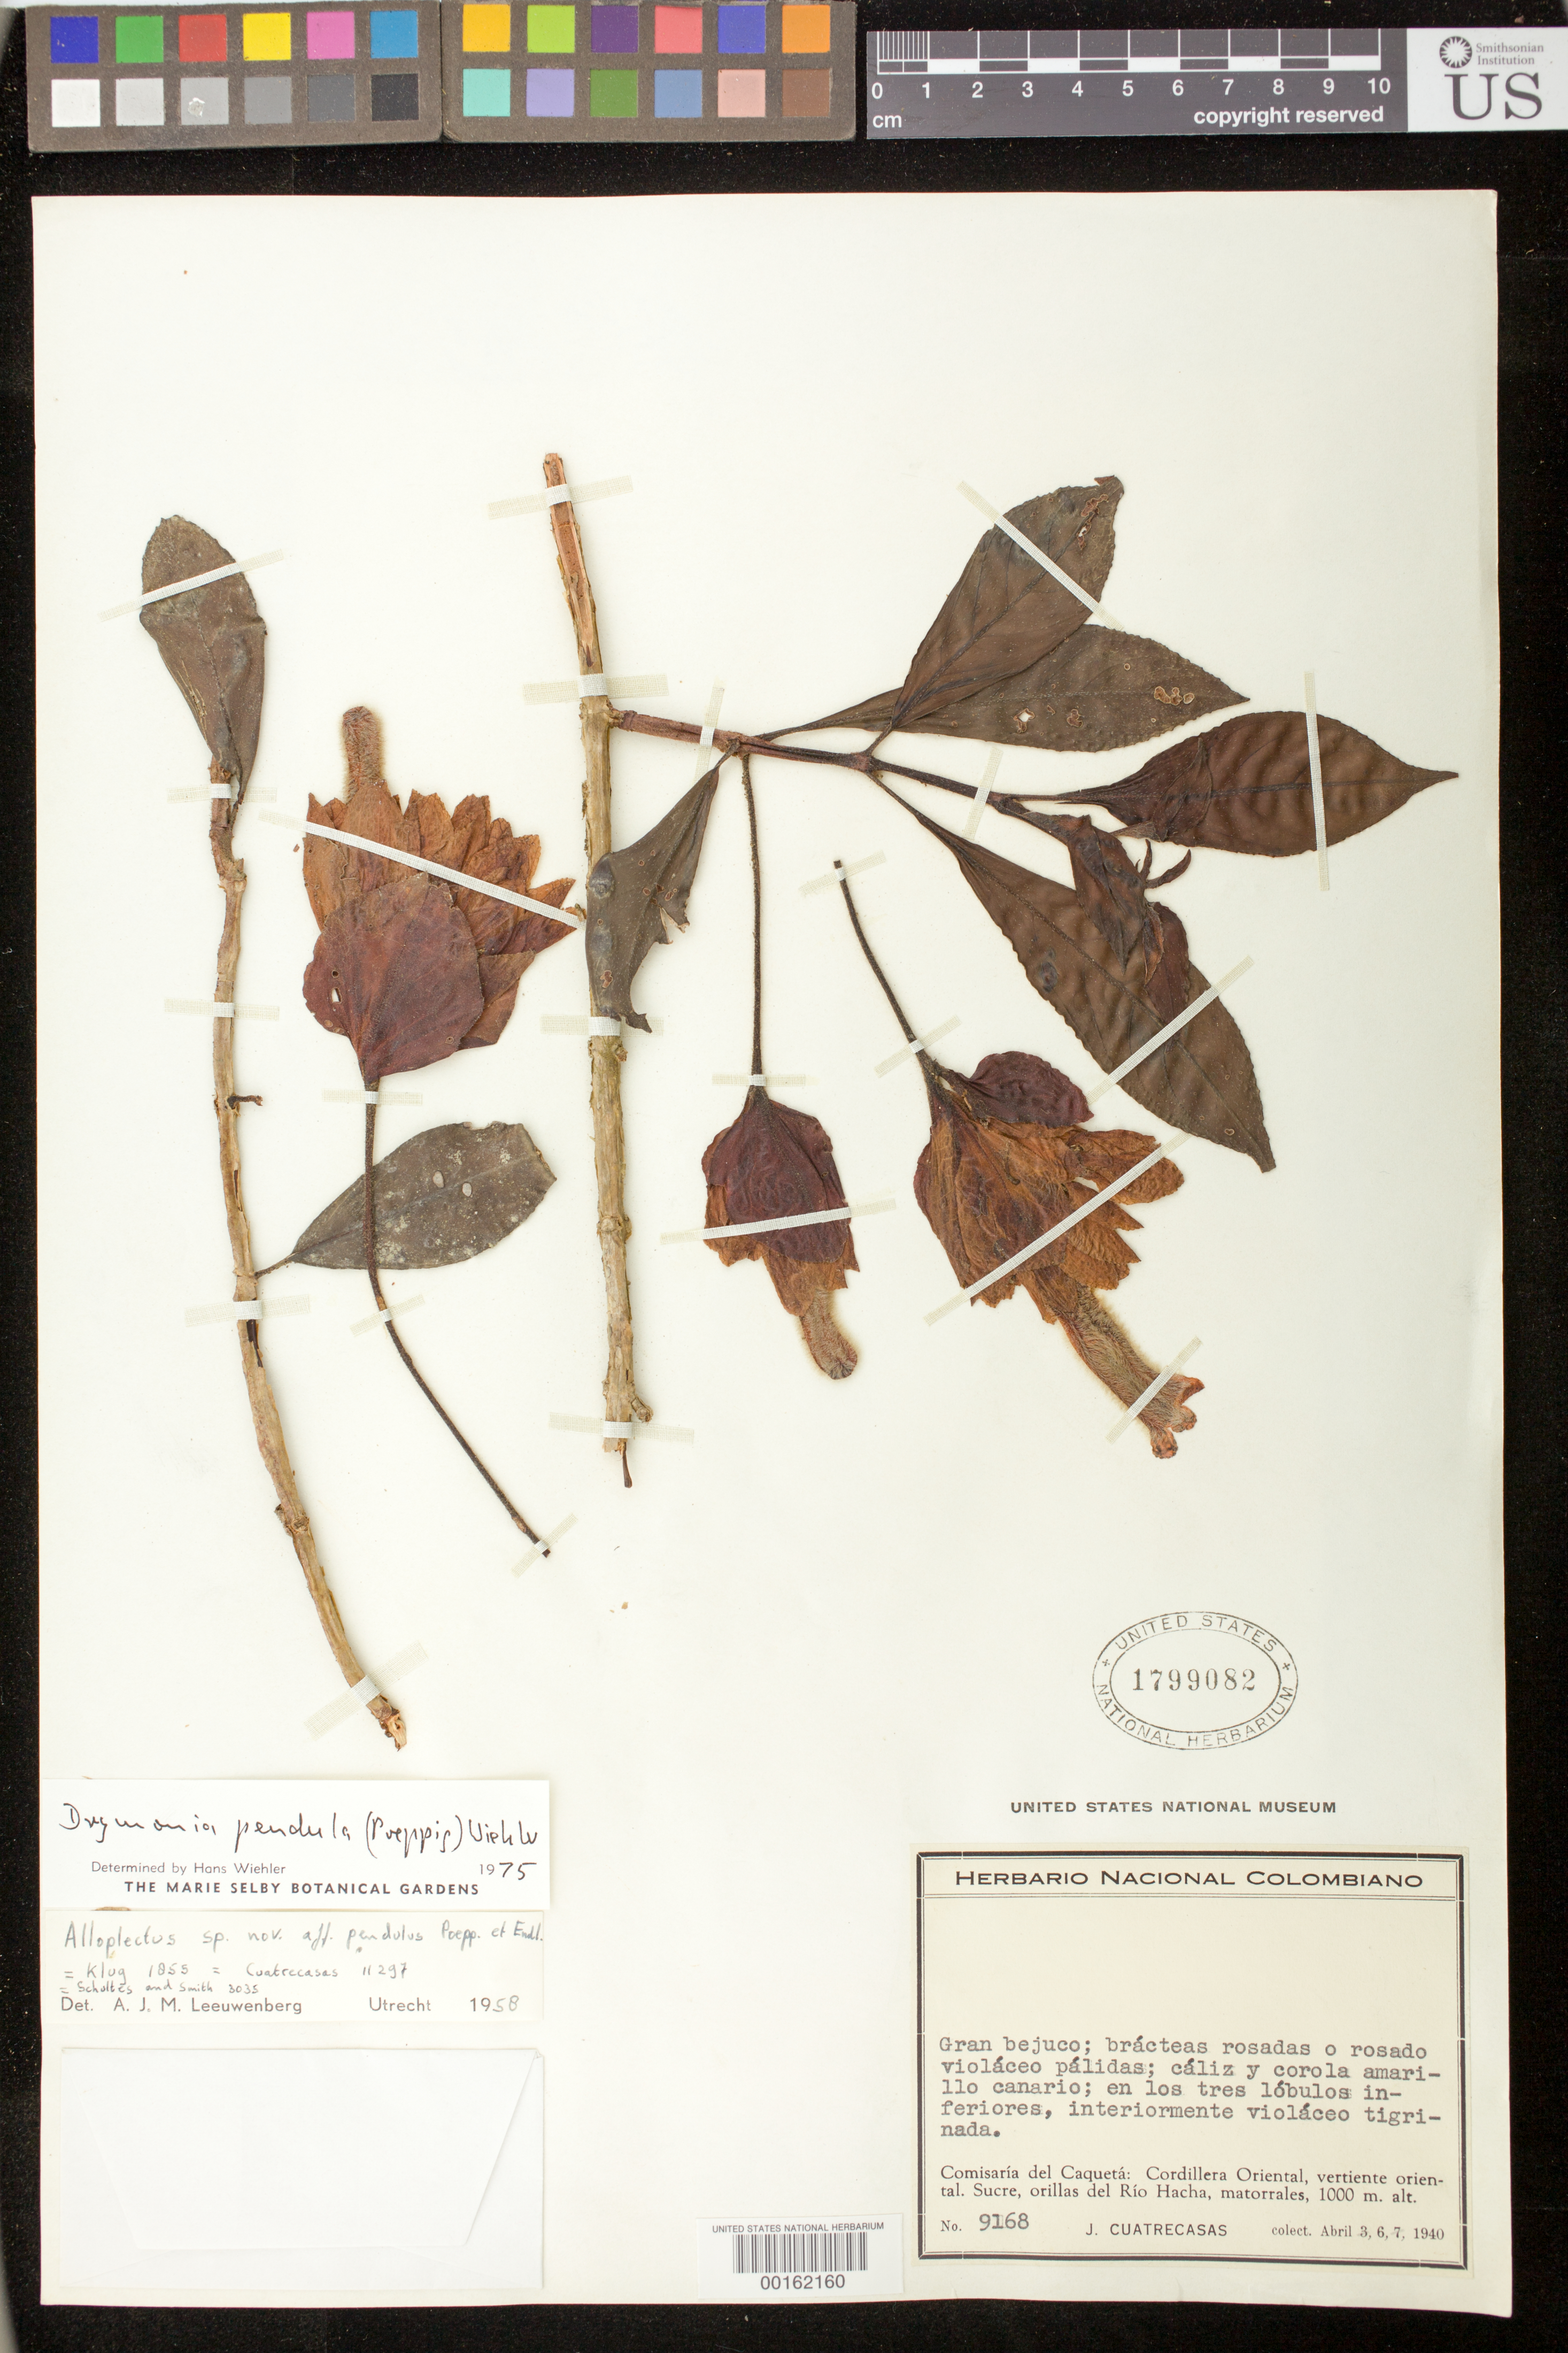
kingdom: Plantae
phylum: Tracheophyta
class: Magnoliopsida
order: Lamiales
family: Gesneriaceae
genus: Drymonia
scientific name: Drymonia pendula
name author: (Poepp.) Wiehler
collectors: J. Cuatrecasas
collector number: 9168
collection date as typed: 06 Apr 1940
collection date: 1940-04-06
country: Colombia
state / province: Caquetá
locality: Cordillera Oriental, vertiente oriental, Sucre, orillas del Rio Hacha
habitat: Matorrales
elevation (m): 1000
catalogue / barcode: US 1799082